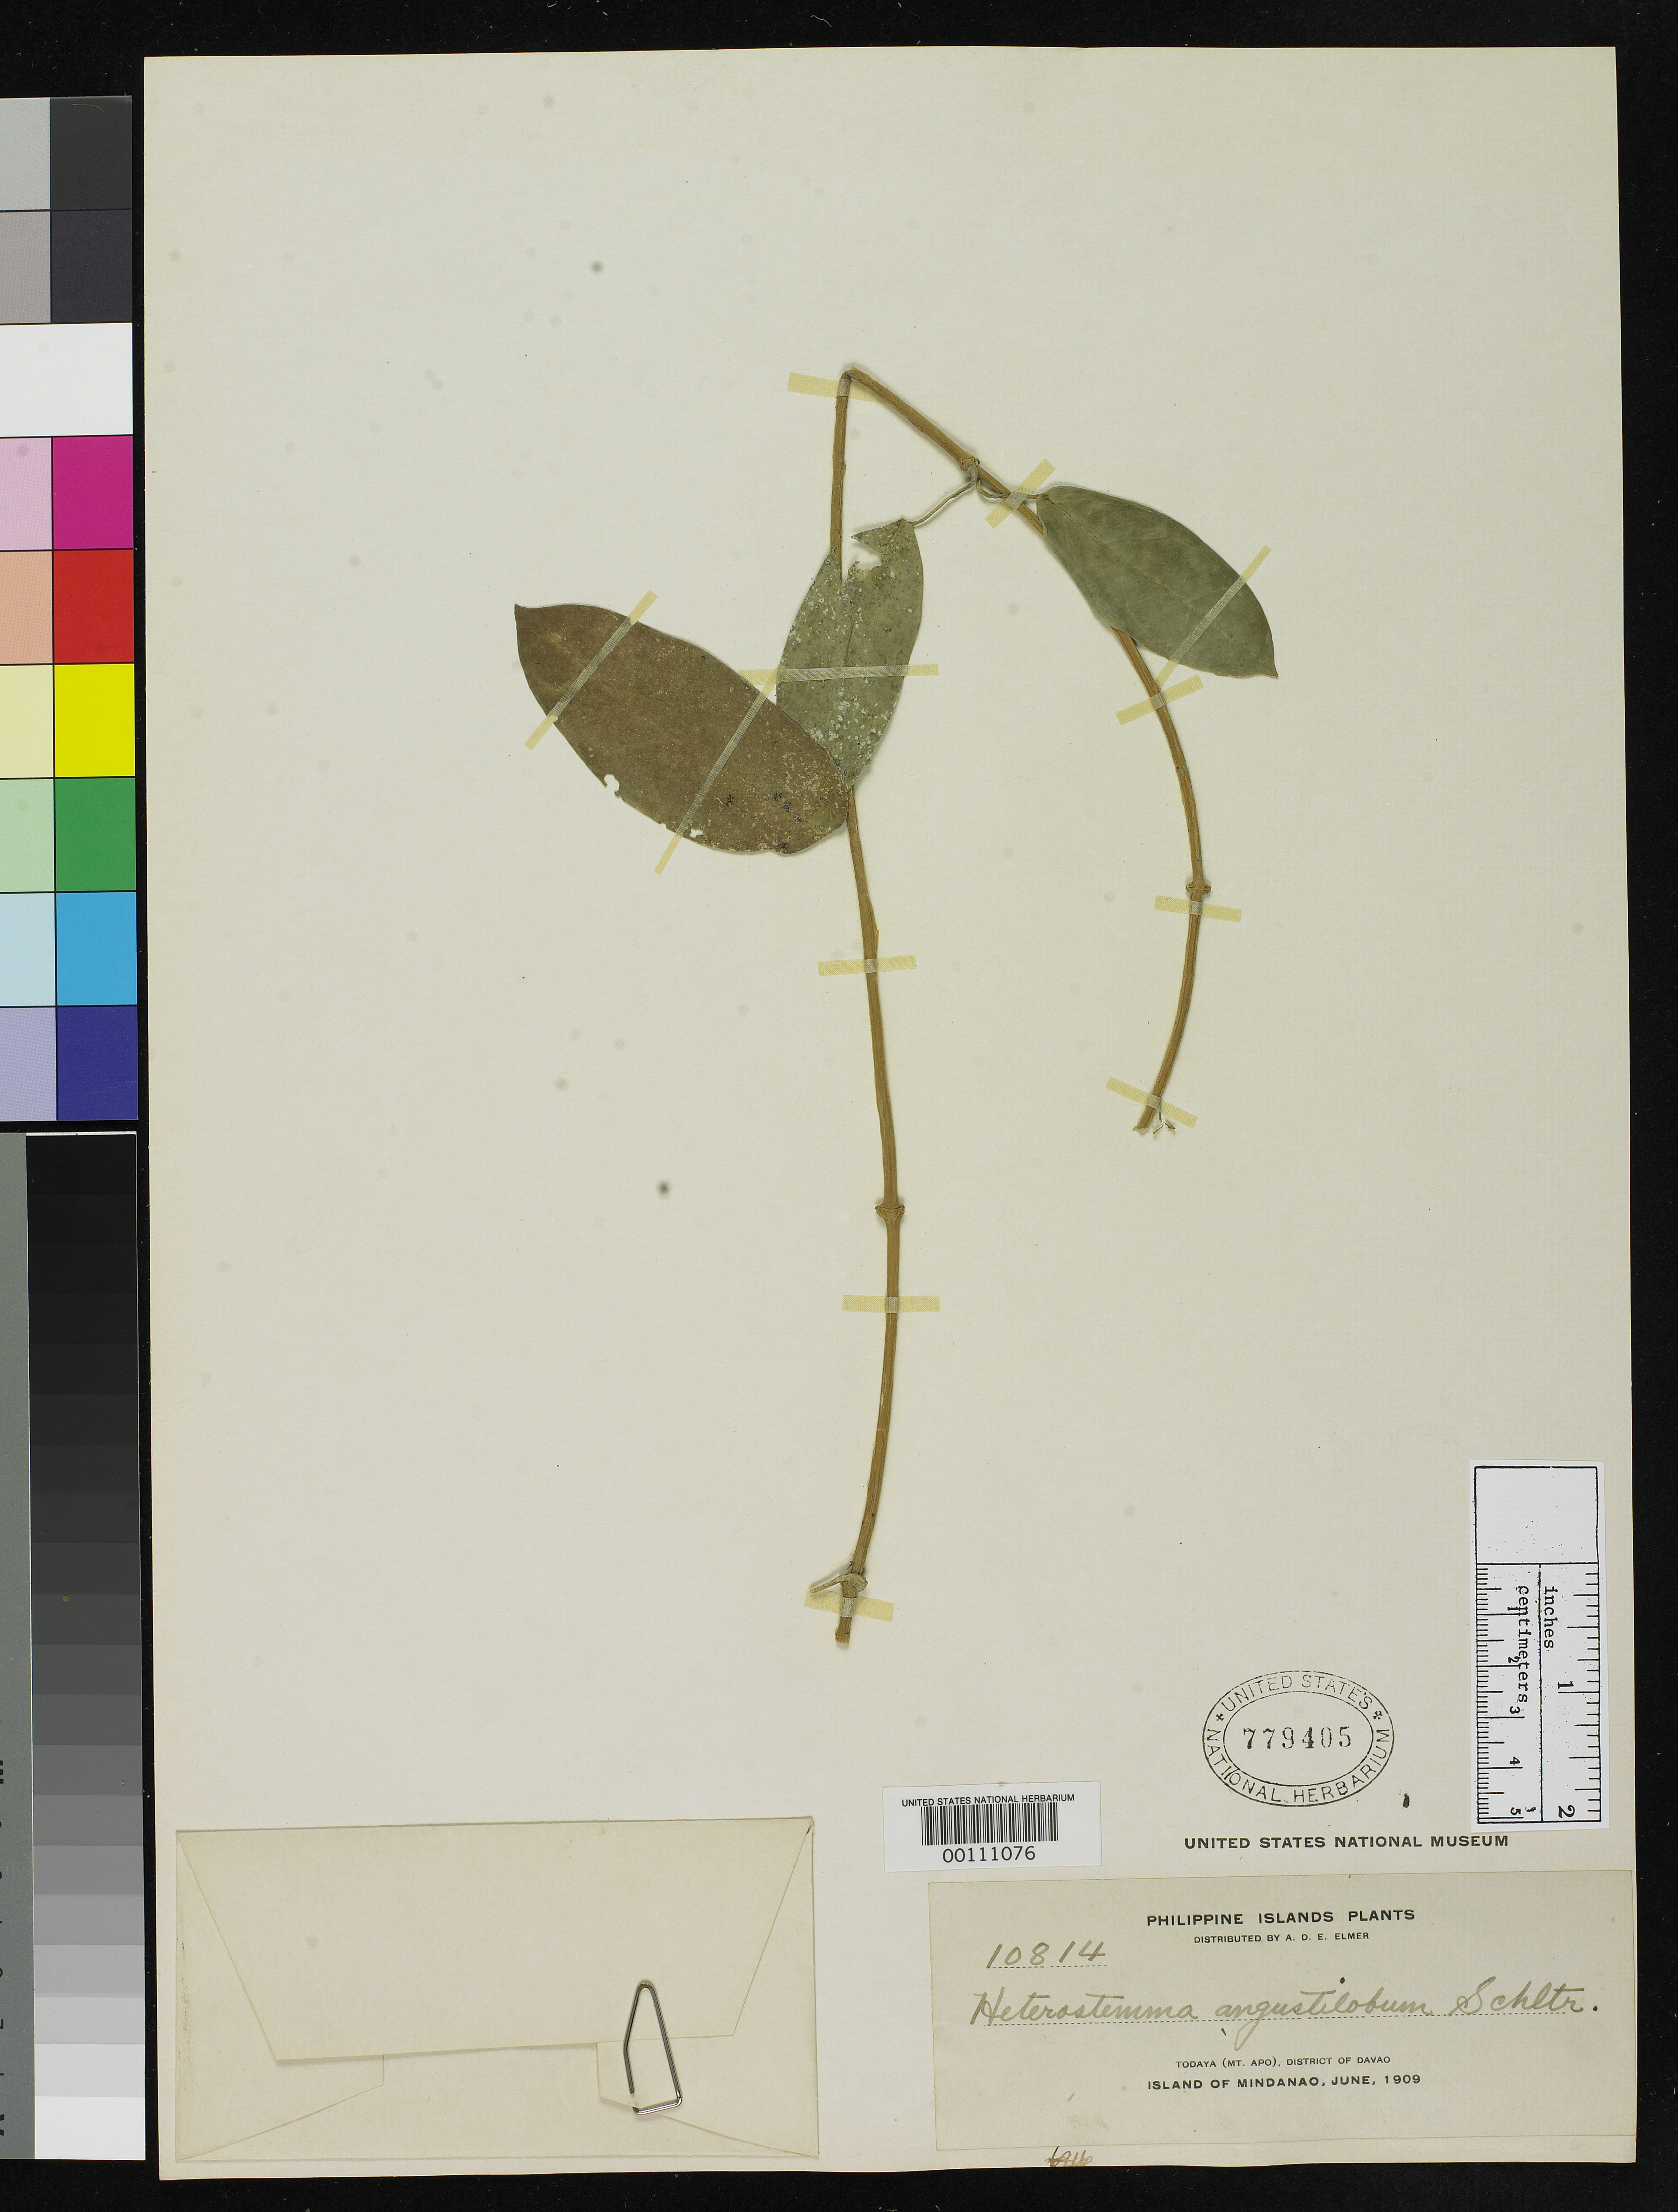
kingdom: Plantae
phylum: Tracheophyta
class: Magnoliopsida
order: Gentianales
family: Apocynaceae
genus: Heterostemma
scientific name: Heterostemma angustilobum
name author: Schltr.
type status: Isotype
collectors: A. D. E. Elmer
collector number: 10814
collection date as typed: Jun 1909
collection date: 1909-06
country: Philippines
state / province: Davao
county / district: Davao del Sur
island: Mindanao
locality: Mt. Apo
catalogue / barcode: US 779405